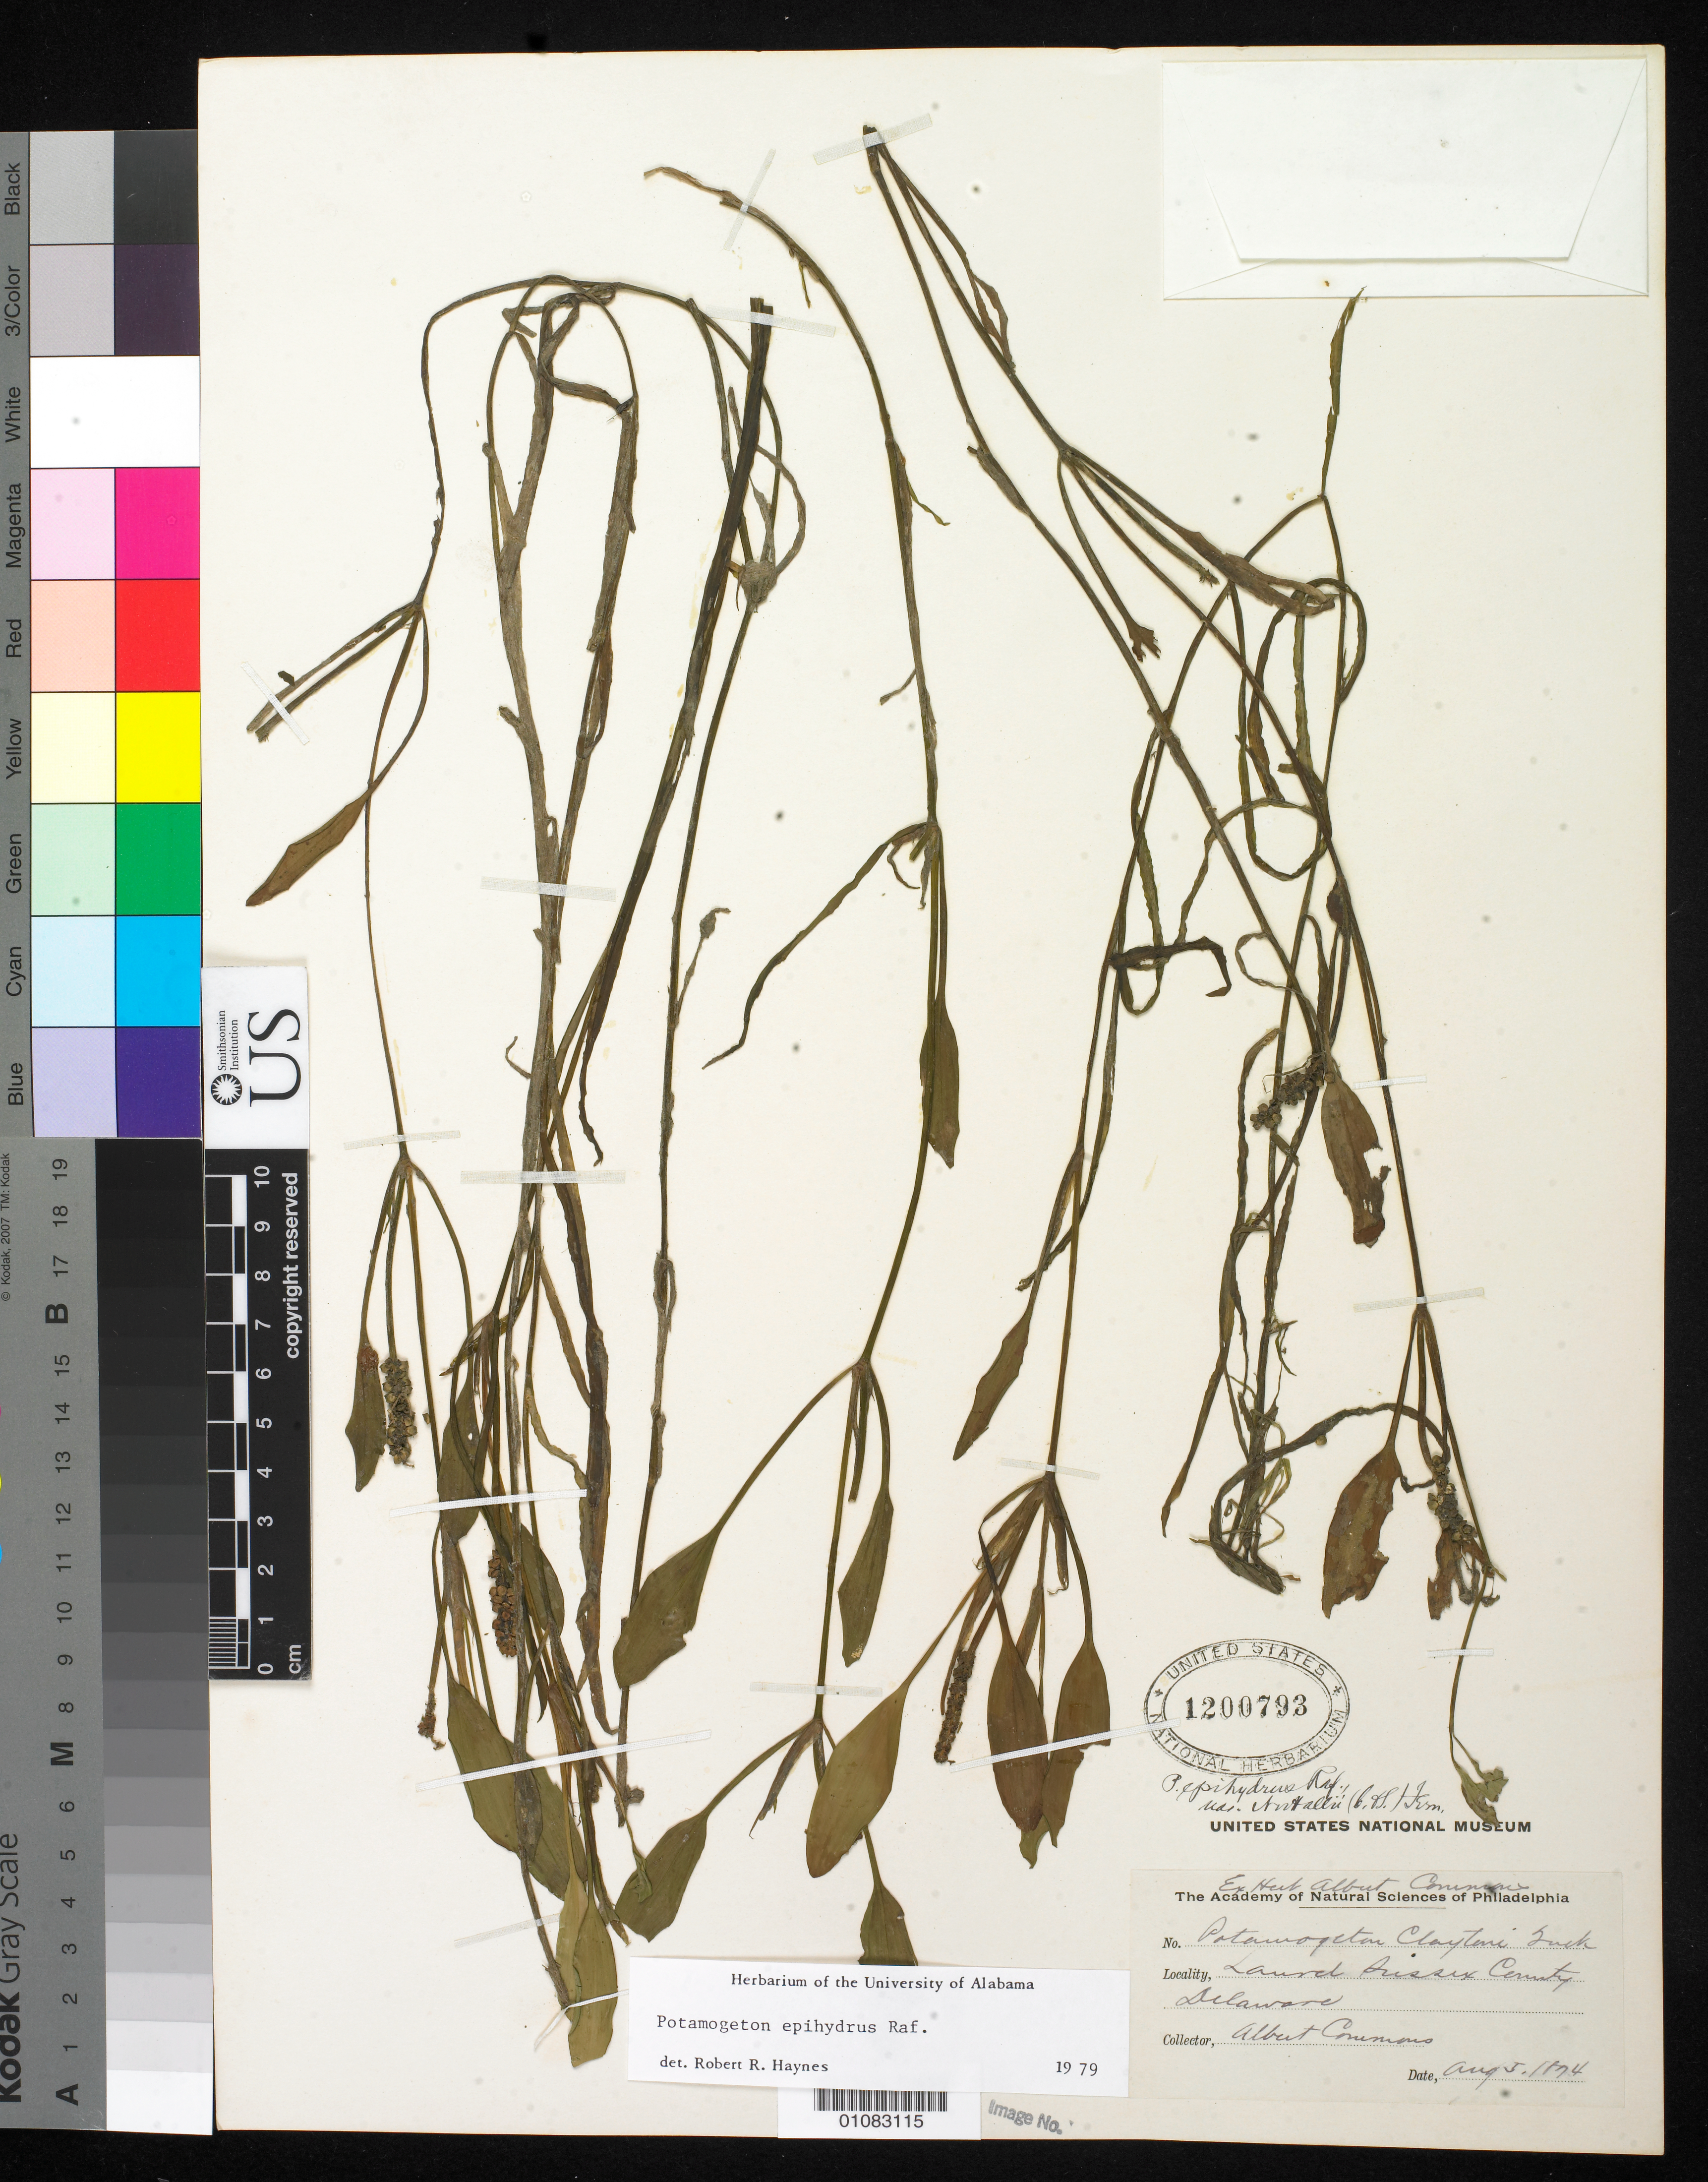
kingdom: Plantae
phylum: Tracheophyta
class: Liliopsida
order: Alismatales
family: Potamogetonaceae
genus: Potamogeton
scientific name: Potamogeton epihydrus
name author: Raf.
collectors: A. Commons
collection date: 1874-08-05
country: United States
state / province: Delaware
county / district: Sussex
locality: Laurel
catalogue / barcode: US 1200793